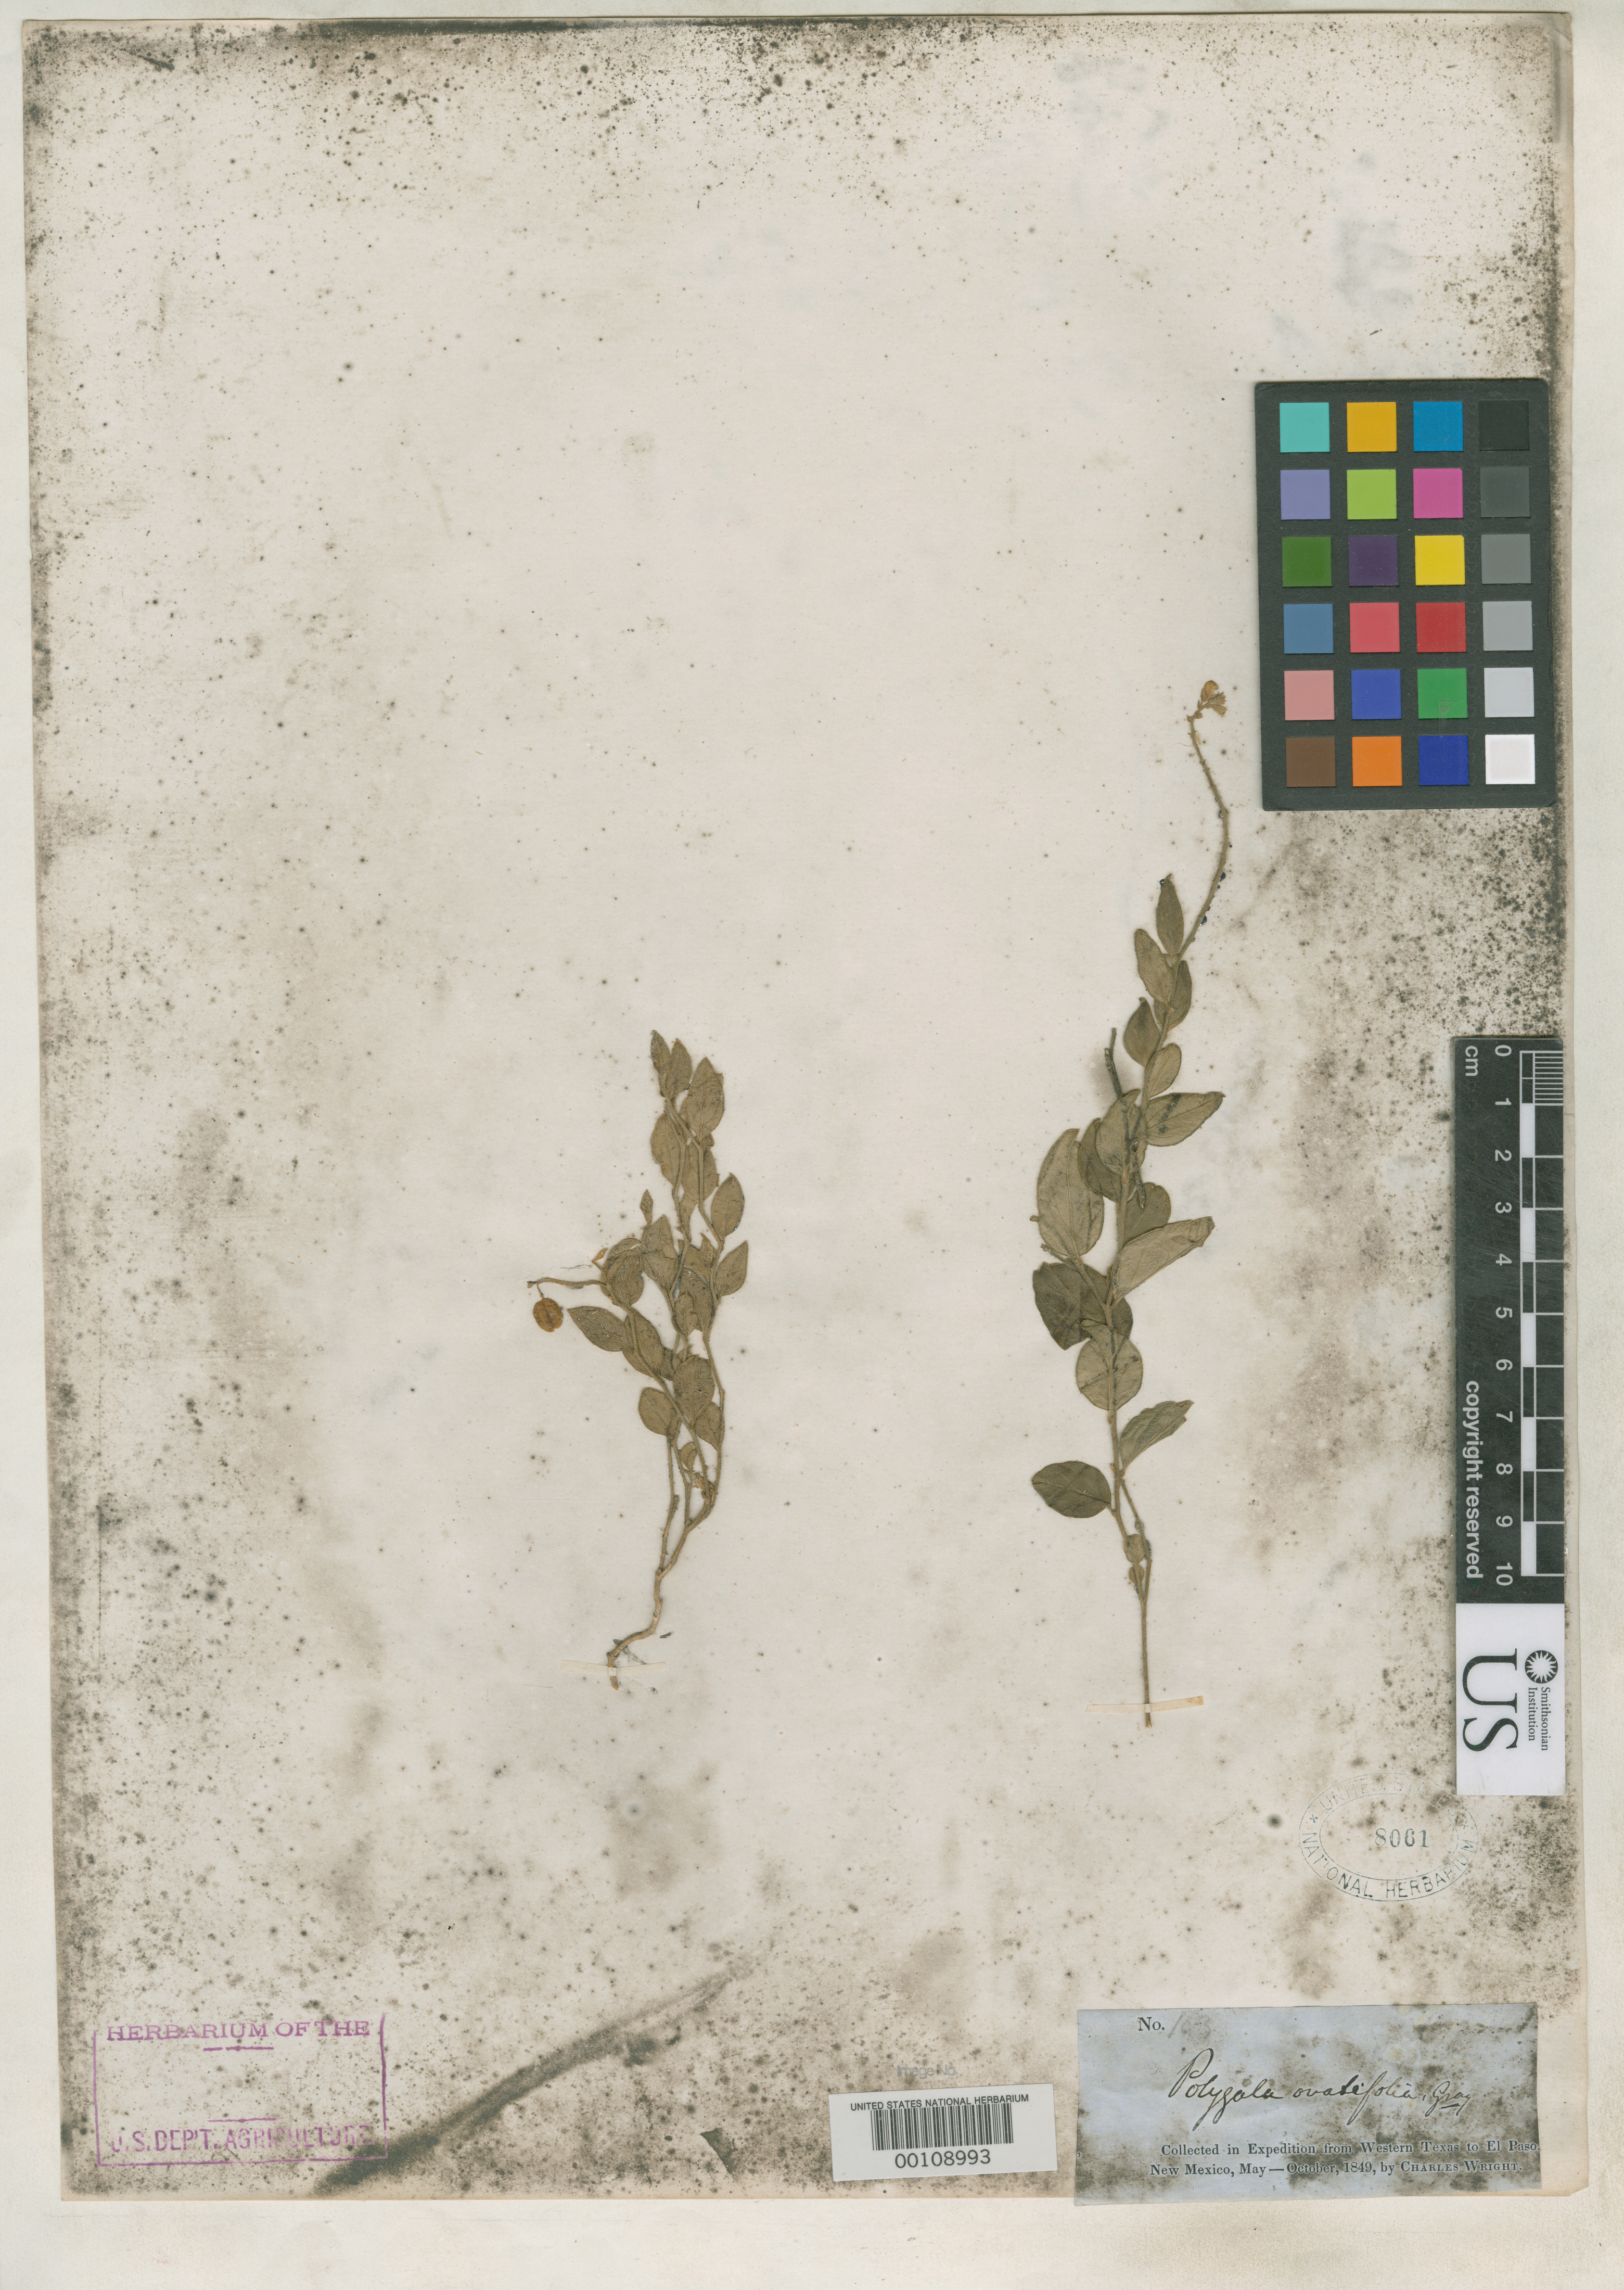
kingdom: Plantae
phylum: Tracheophyta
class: Magnoliopsida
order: Fabales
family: Polygalaceae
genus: Polygala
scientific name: Polygala ovatifolia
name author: A. Gray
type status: Lectotype; Syntype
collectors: C. Wright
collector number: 103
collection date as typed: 1849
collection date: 1849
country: United States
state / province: Texas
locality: Rio Grande and Rio Frio to San Felipe River.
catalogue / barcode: US 8061